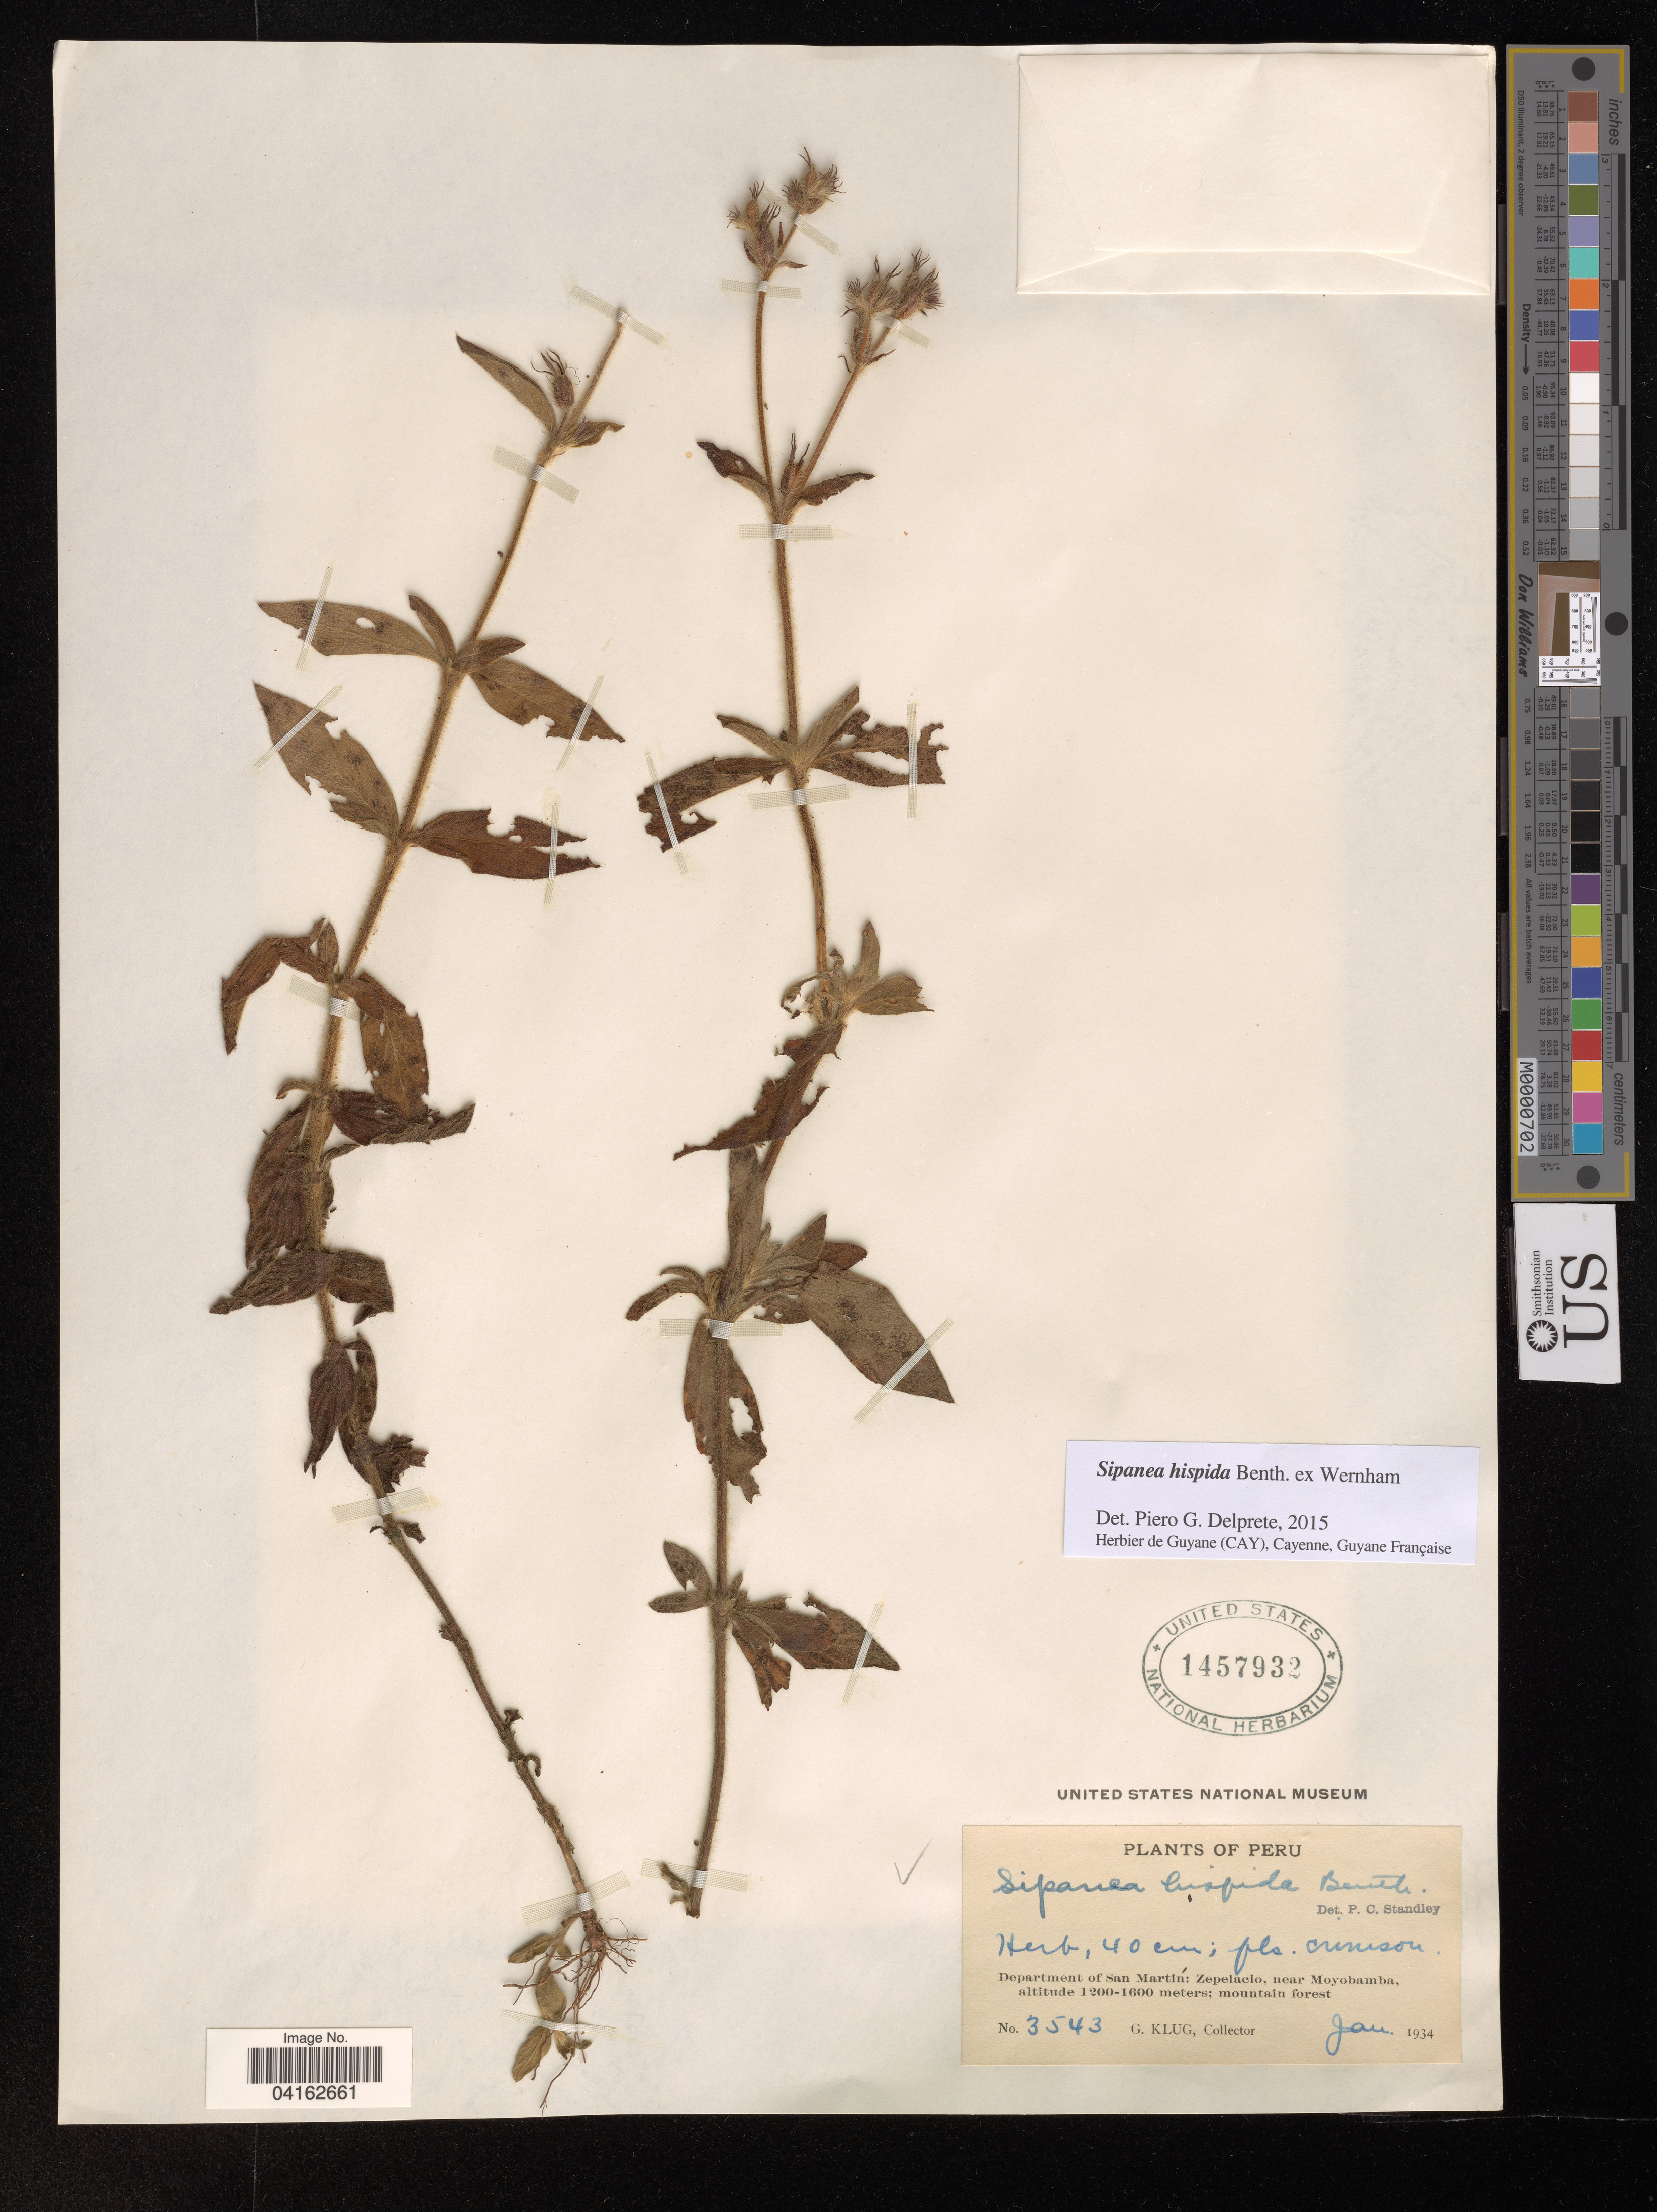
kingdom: Plantae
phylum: Tracheophyta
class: Magnoliopsida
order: Gentianales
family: Rubiaceae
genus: Sipanea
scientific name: Sipanea hispida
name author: Benth. ex Wernham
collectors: G. Klug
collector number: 3543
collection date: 1934-01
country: Peru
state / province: San Martin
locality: Zepelacio, near Moyobamba.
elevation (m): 1200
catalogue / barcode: US 1457932